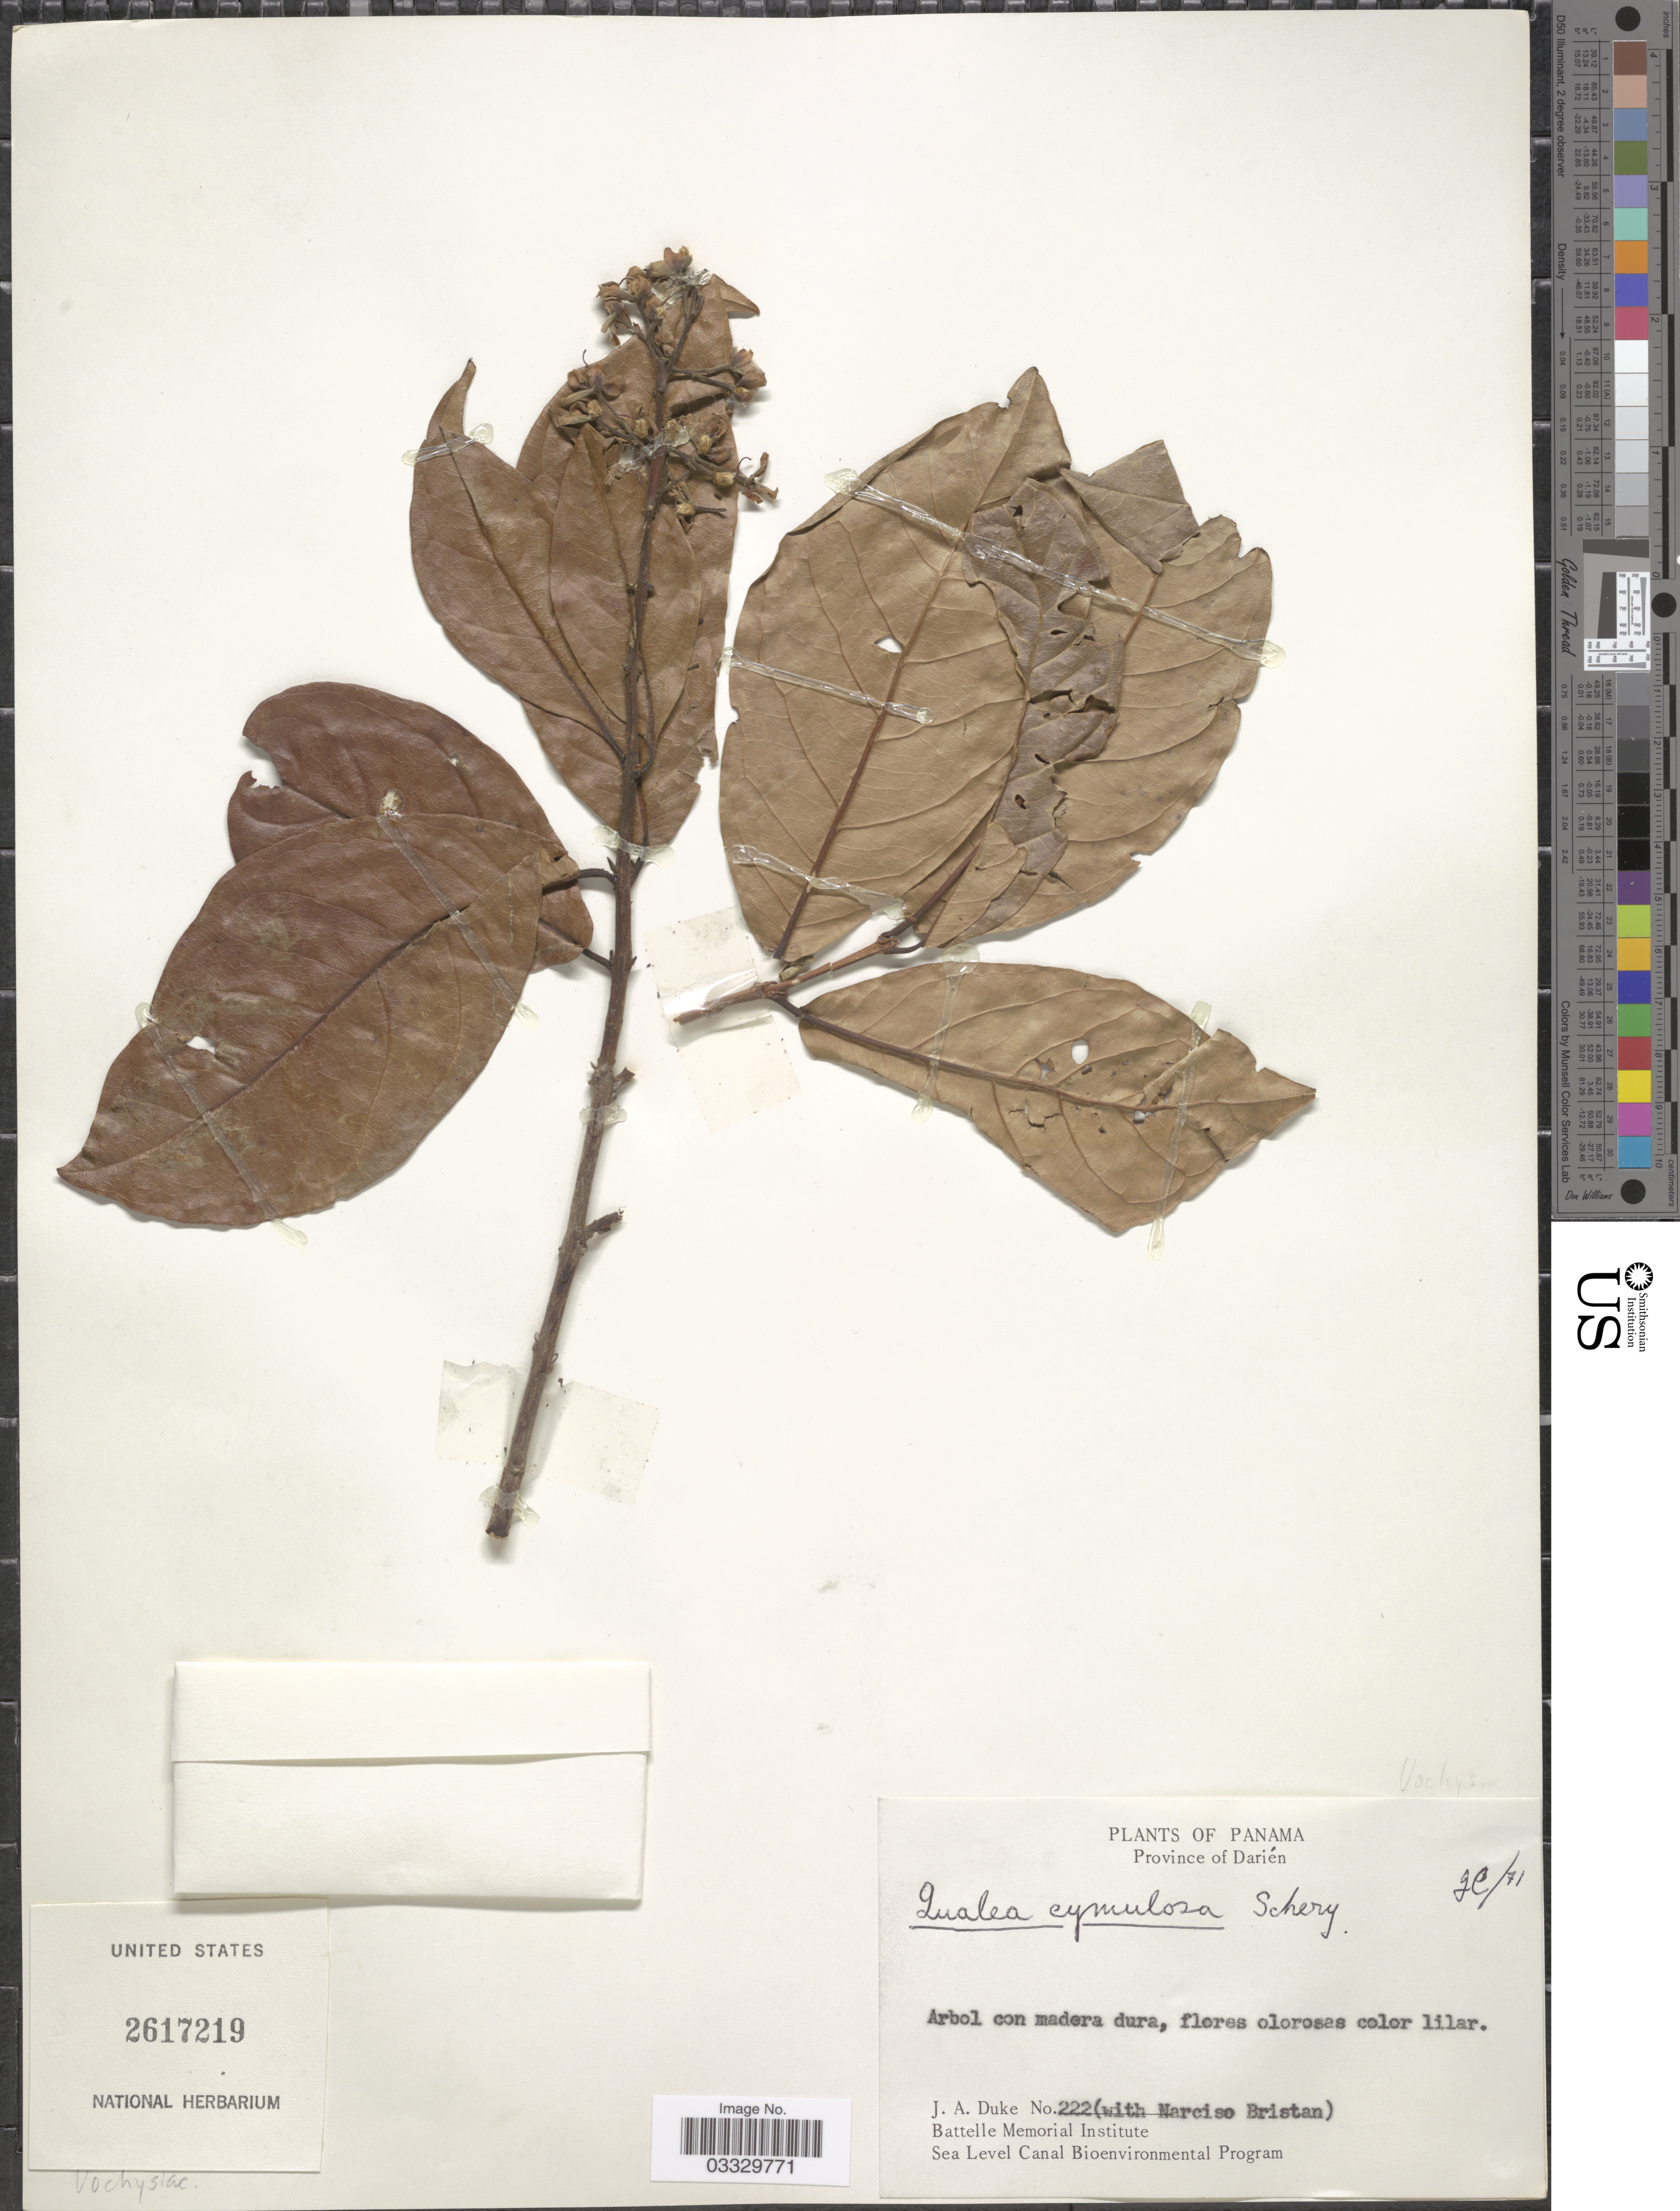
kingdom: Plantae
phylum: Tracheophyta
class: Magnoliopsida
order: Myrtales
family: Vochysiaceae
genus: Qualea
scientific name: Qualea cymulosa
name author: Schery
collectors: J. A. Duke & N. Bristan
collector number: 222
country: Panama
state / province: Darién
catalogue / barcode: US 2617219